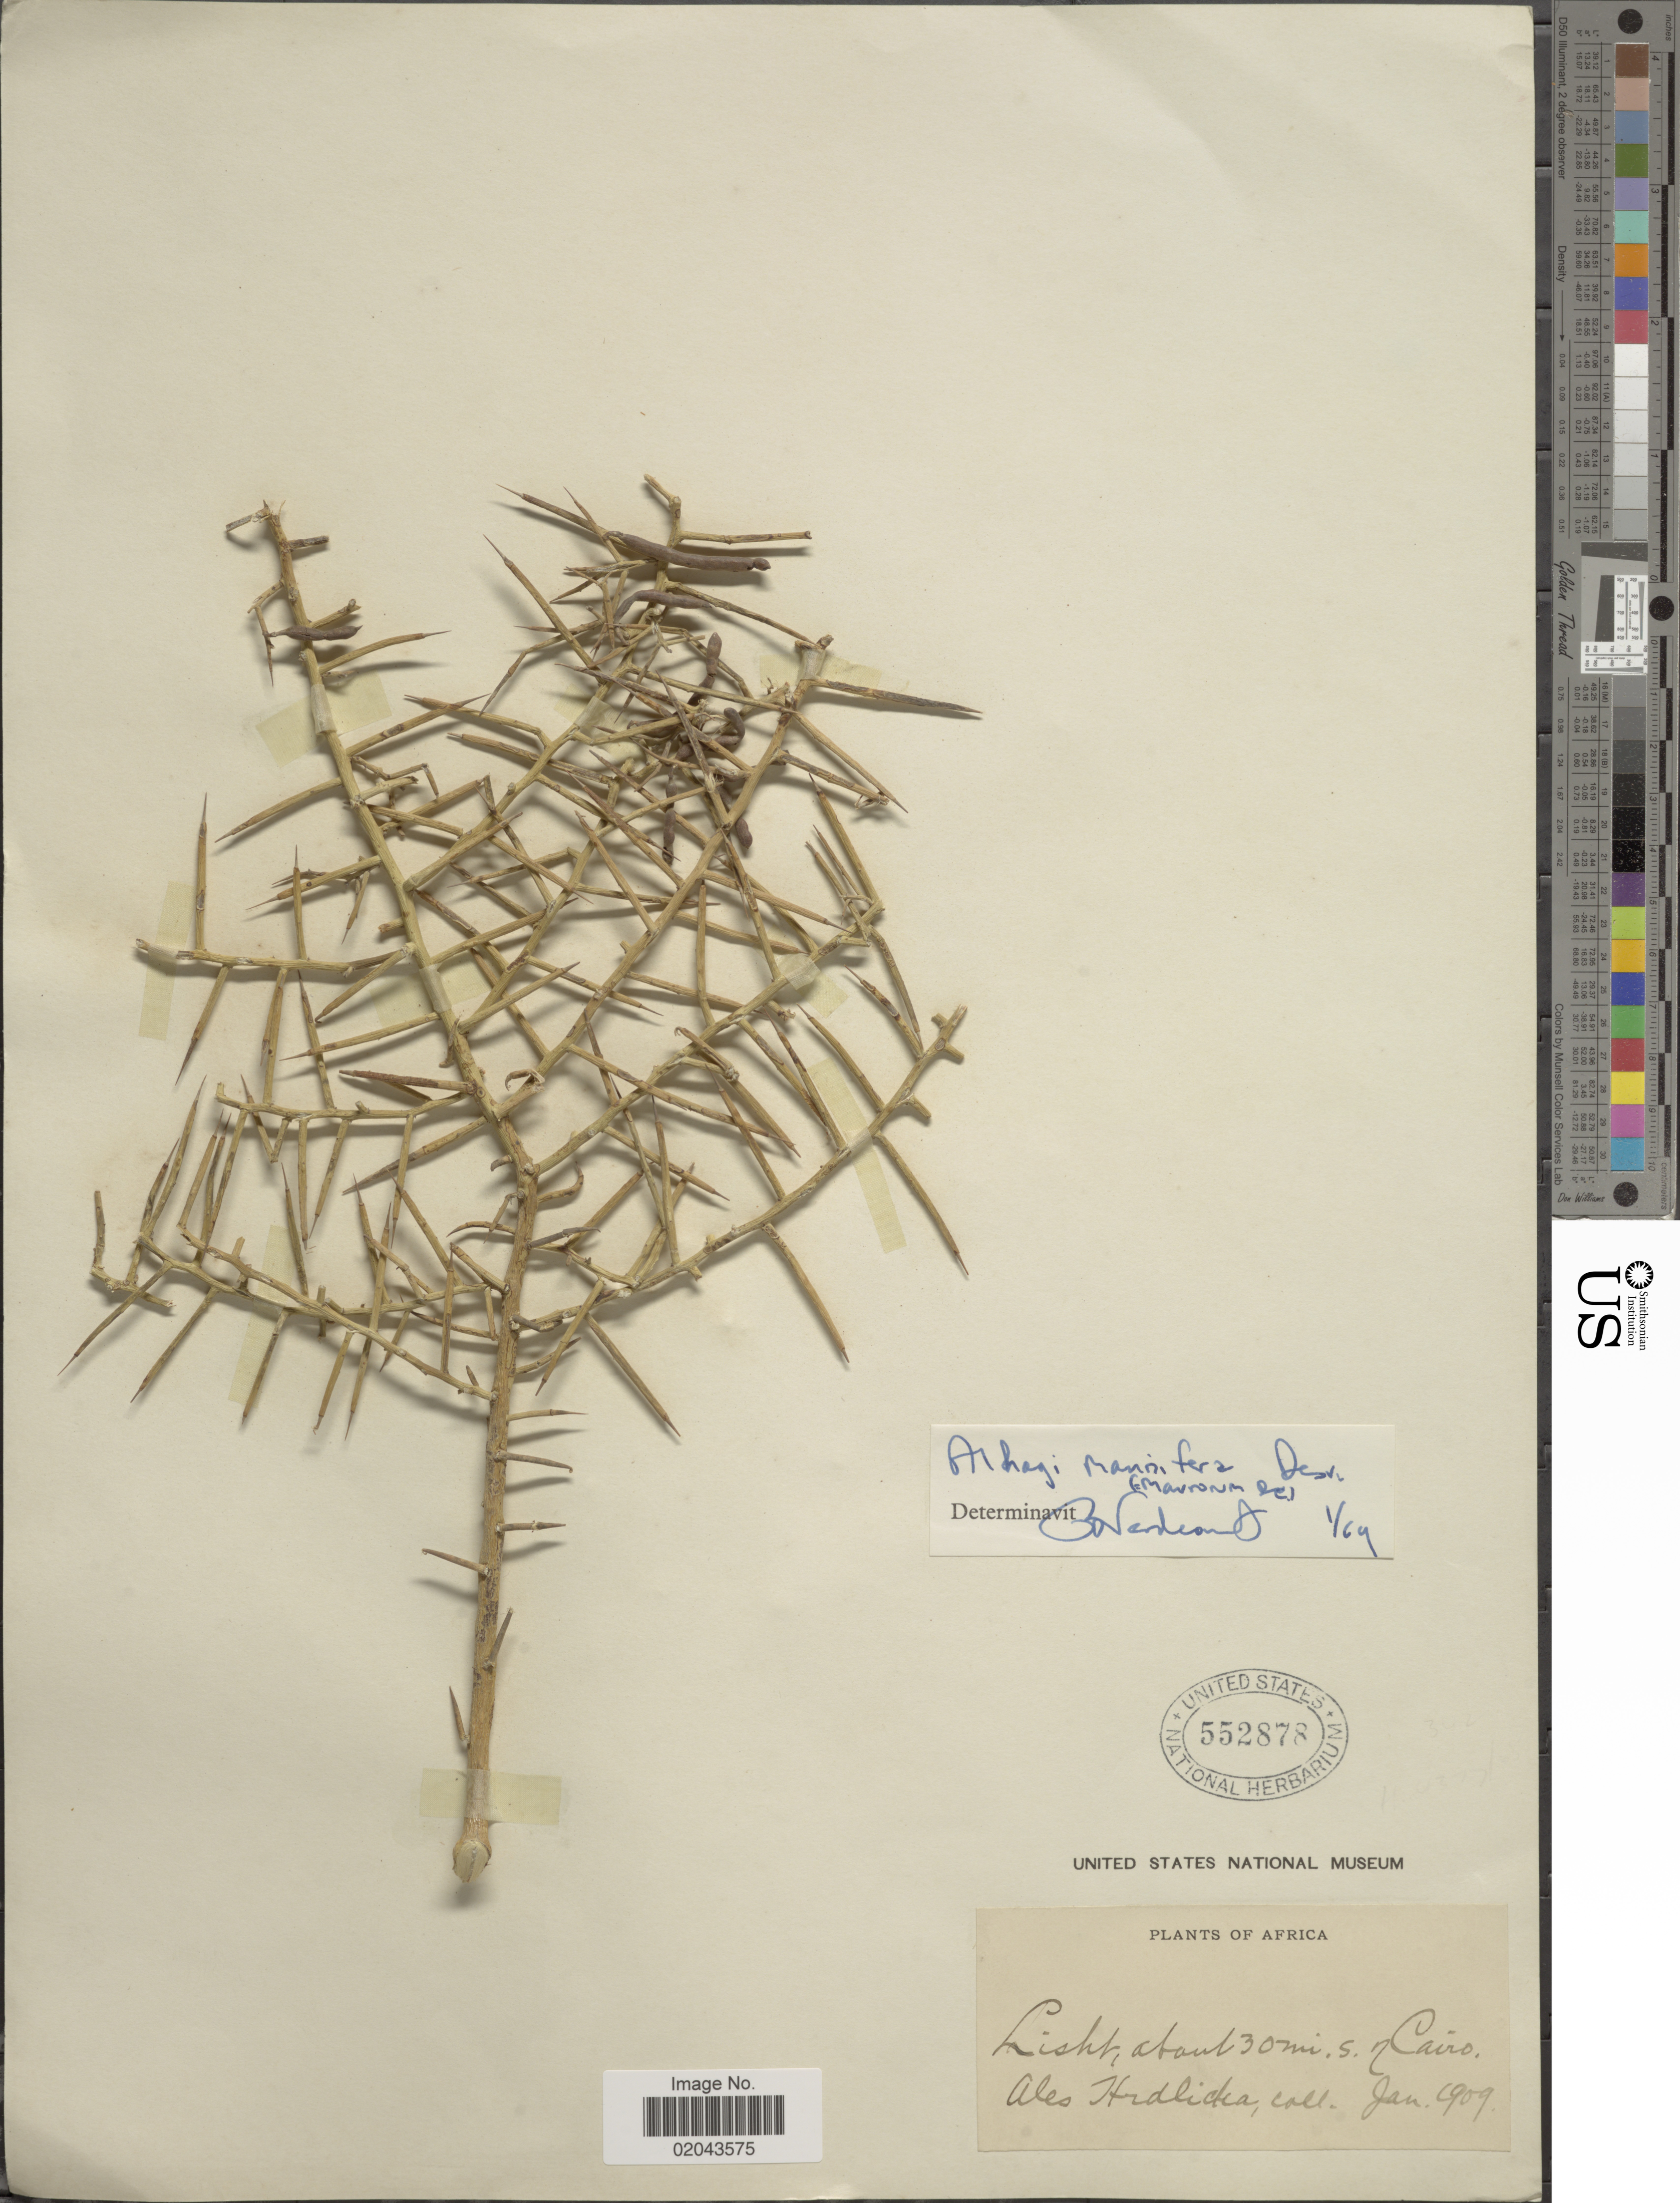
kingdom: Plantae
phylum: Tracheophyta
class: Magnoliopsida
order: Fabales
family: Fabaceae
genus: Alhagi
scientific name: Alhagi mannifera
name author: Desv. ex Keller & Shap.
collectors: A. Hrdlicka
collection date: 1909-01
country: Egypt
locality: Africa, Lisht, about 30 mi. s. of Cairo.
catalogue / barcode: US 552878